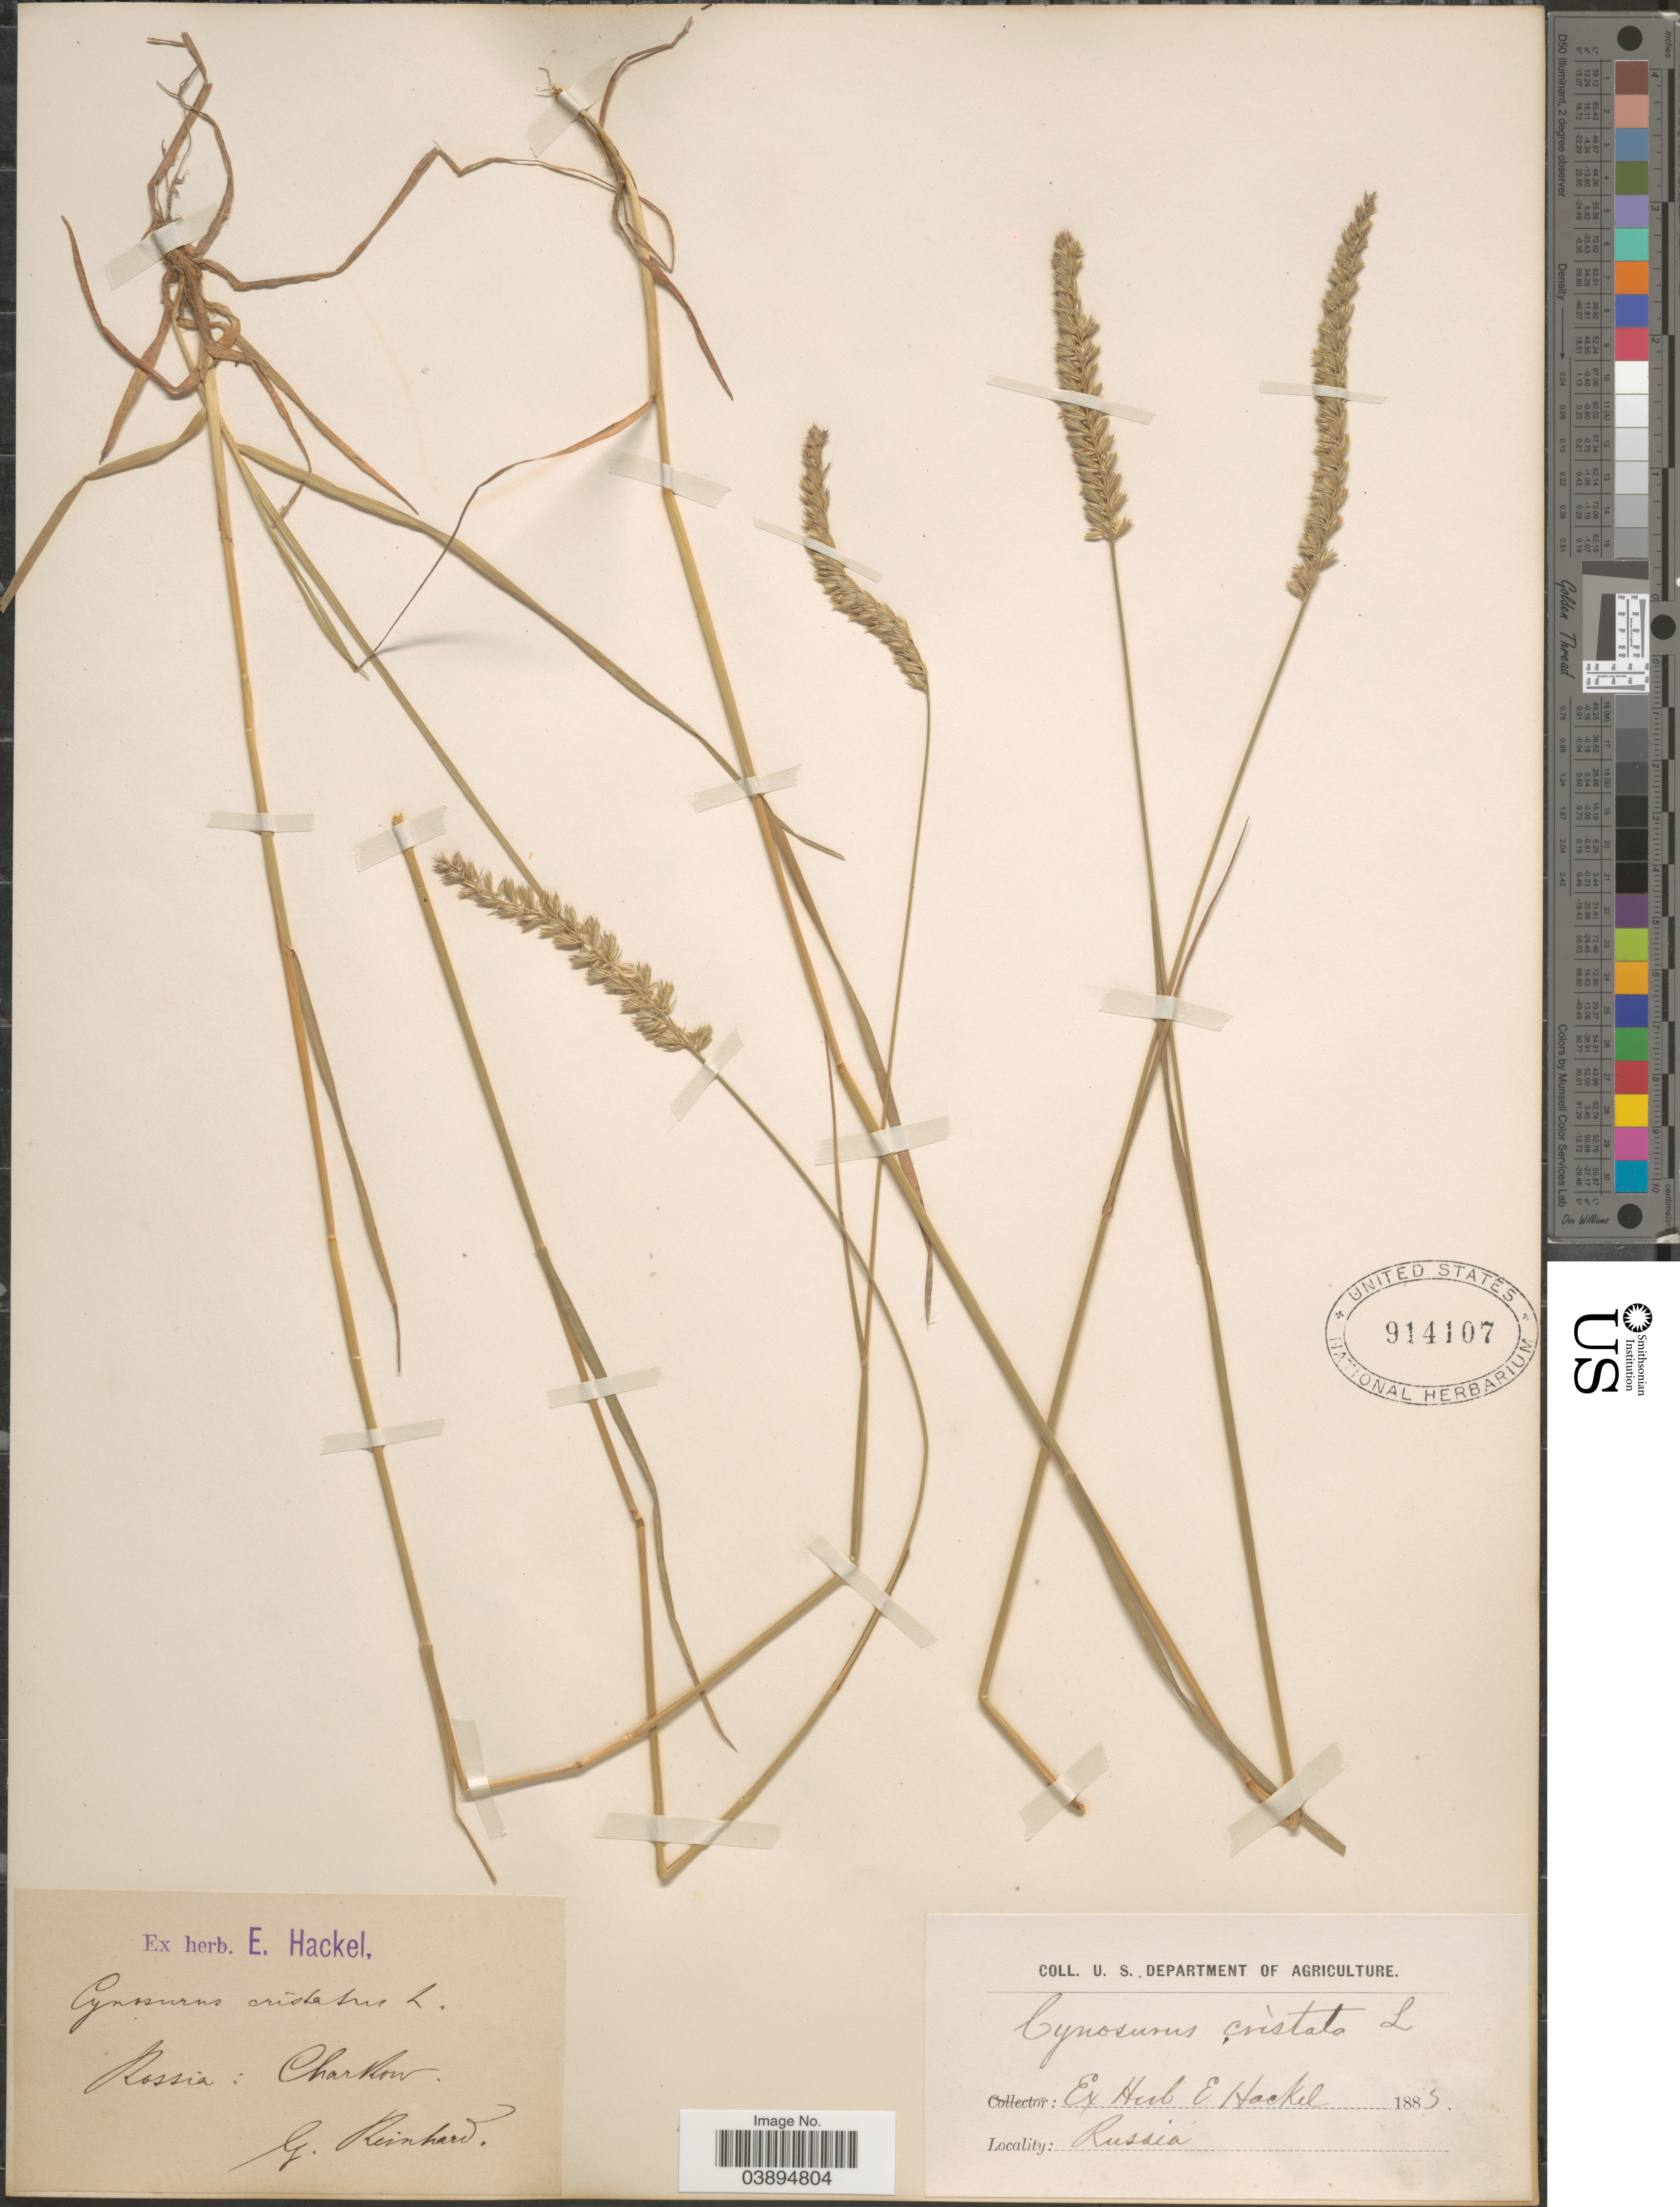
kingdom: Plantae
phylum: Tracheophyta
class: Liliopsida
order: Poales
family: Poaceae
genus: Cynosurus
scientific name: Cynosurus cristatus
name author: L.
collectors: Reinhard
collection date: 1885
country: Ukraine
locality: Rossia: Charkow.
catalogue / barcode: US 914107